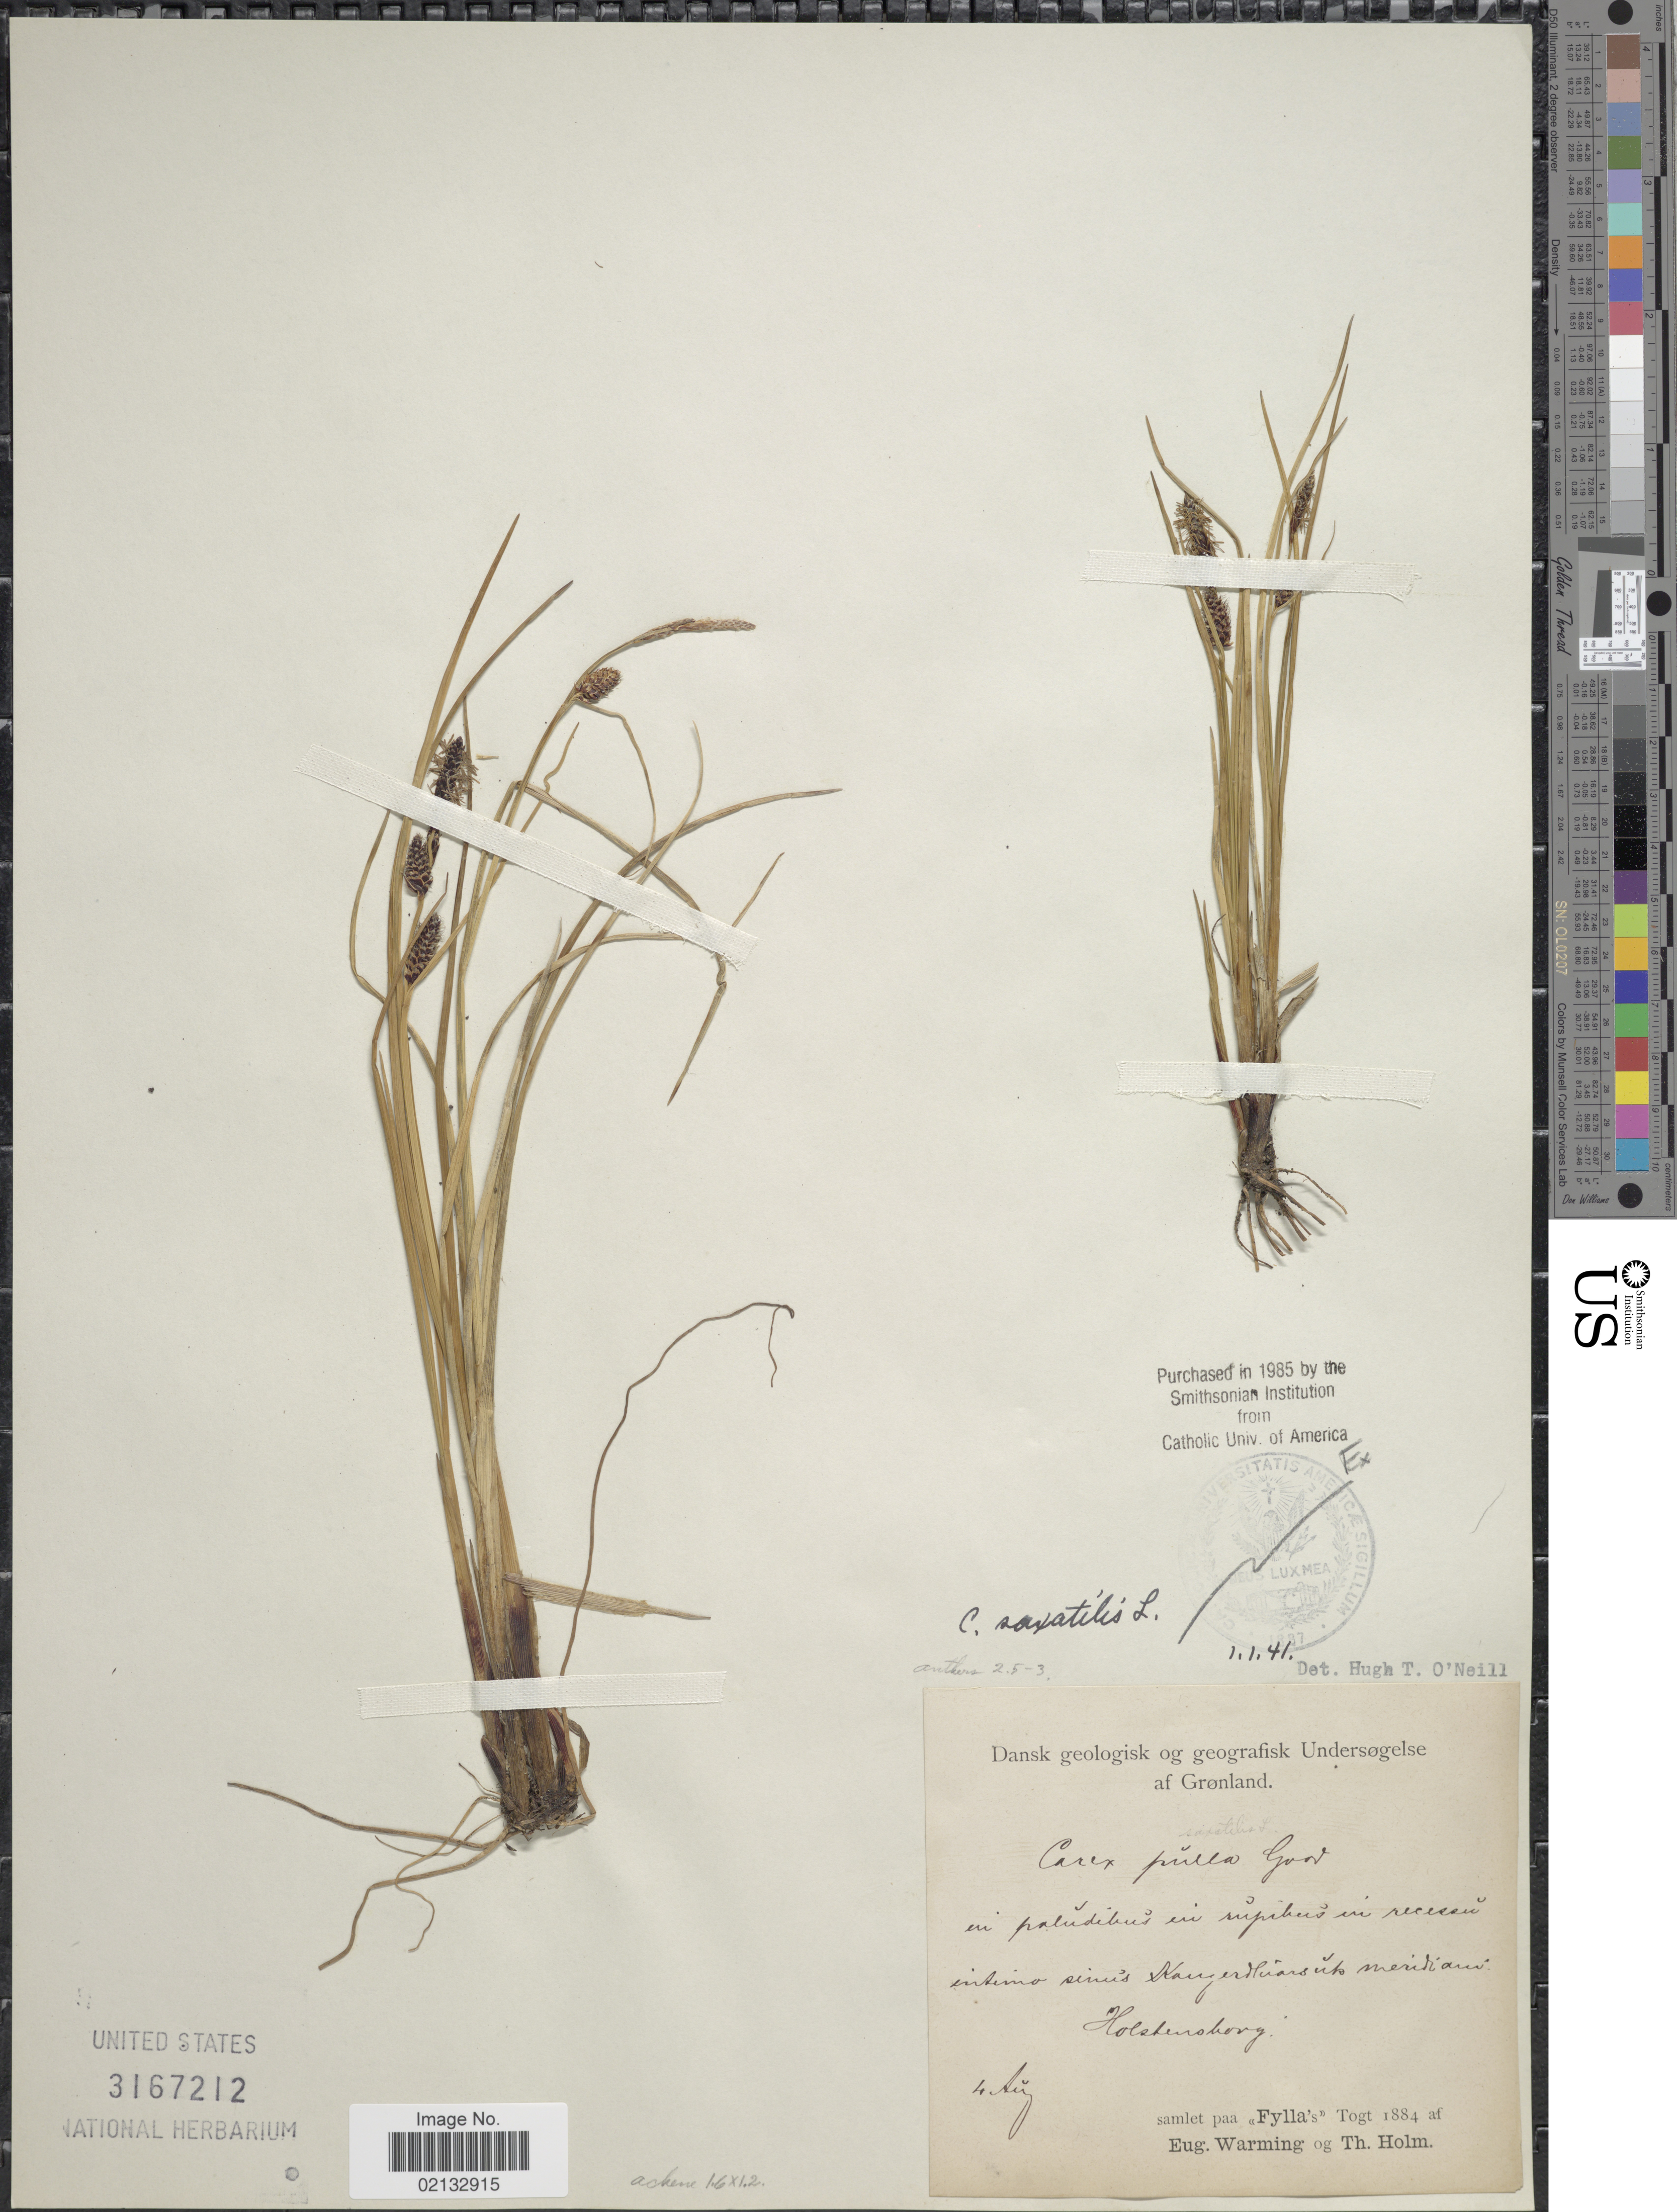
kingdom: Plantae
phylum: Tracheophyta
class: Liliopsida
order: Poales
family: Cyperaceae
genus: Carex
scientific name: Carex saxatilis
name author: L.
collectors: E. Warming & T. Holm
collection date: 1884-08-04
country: Greenland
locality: Dansk geologisk og geografisk Underøgelse af Grønland, samlet paa Fylla's Togt. I In paludibus in rupibus in recessu intimo sinus Kangerdluarsuk meridian, Holstenborg.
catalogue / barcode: US 3167212